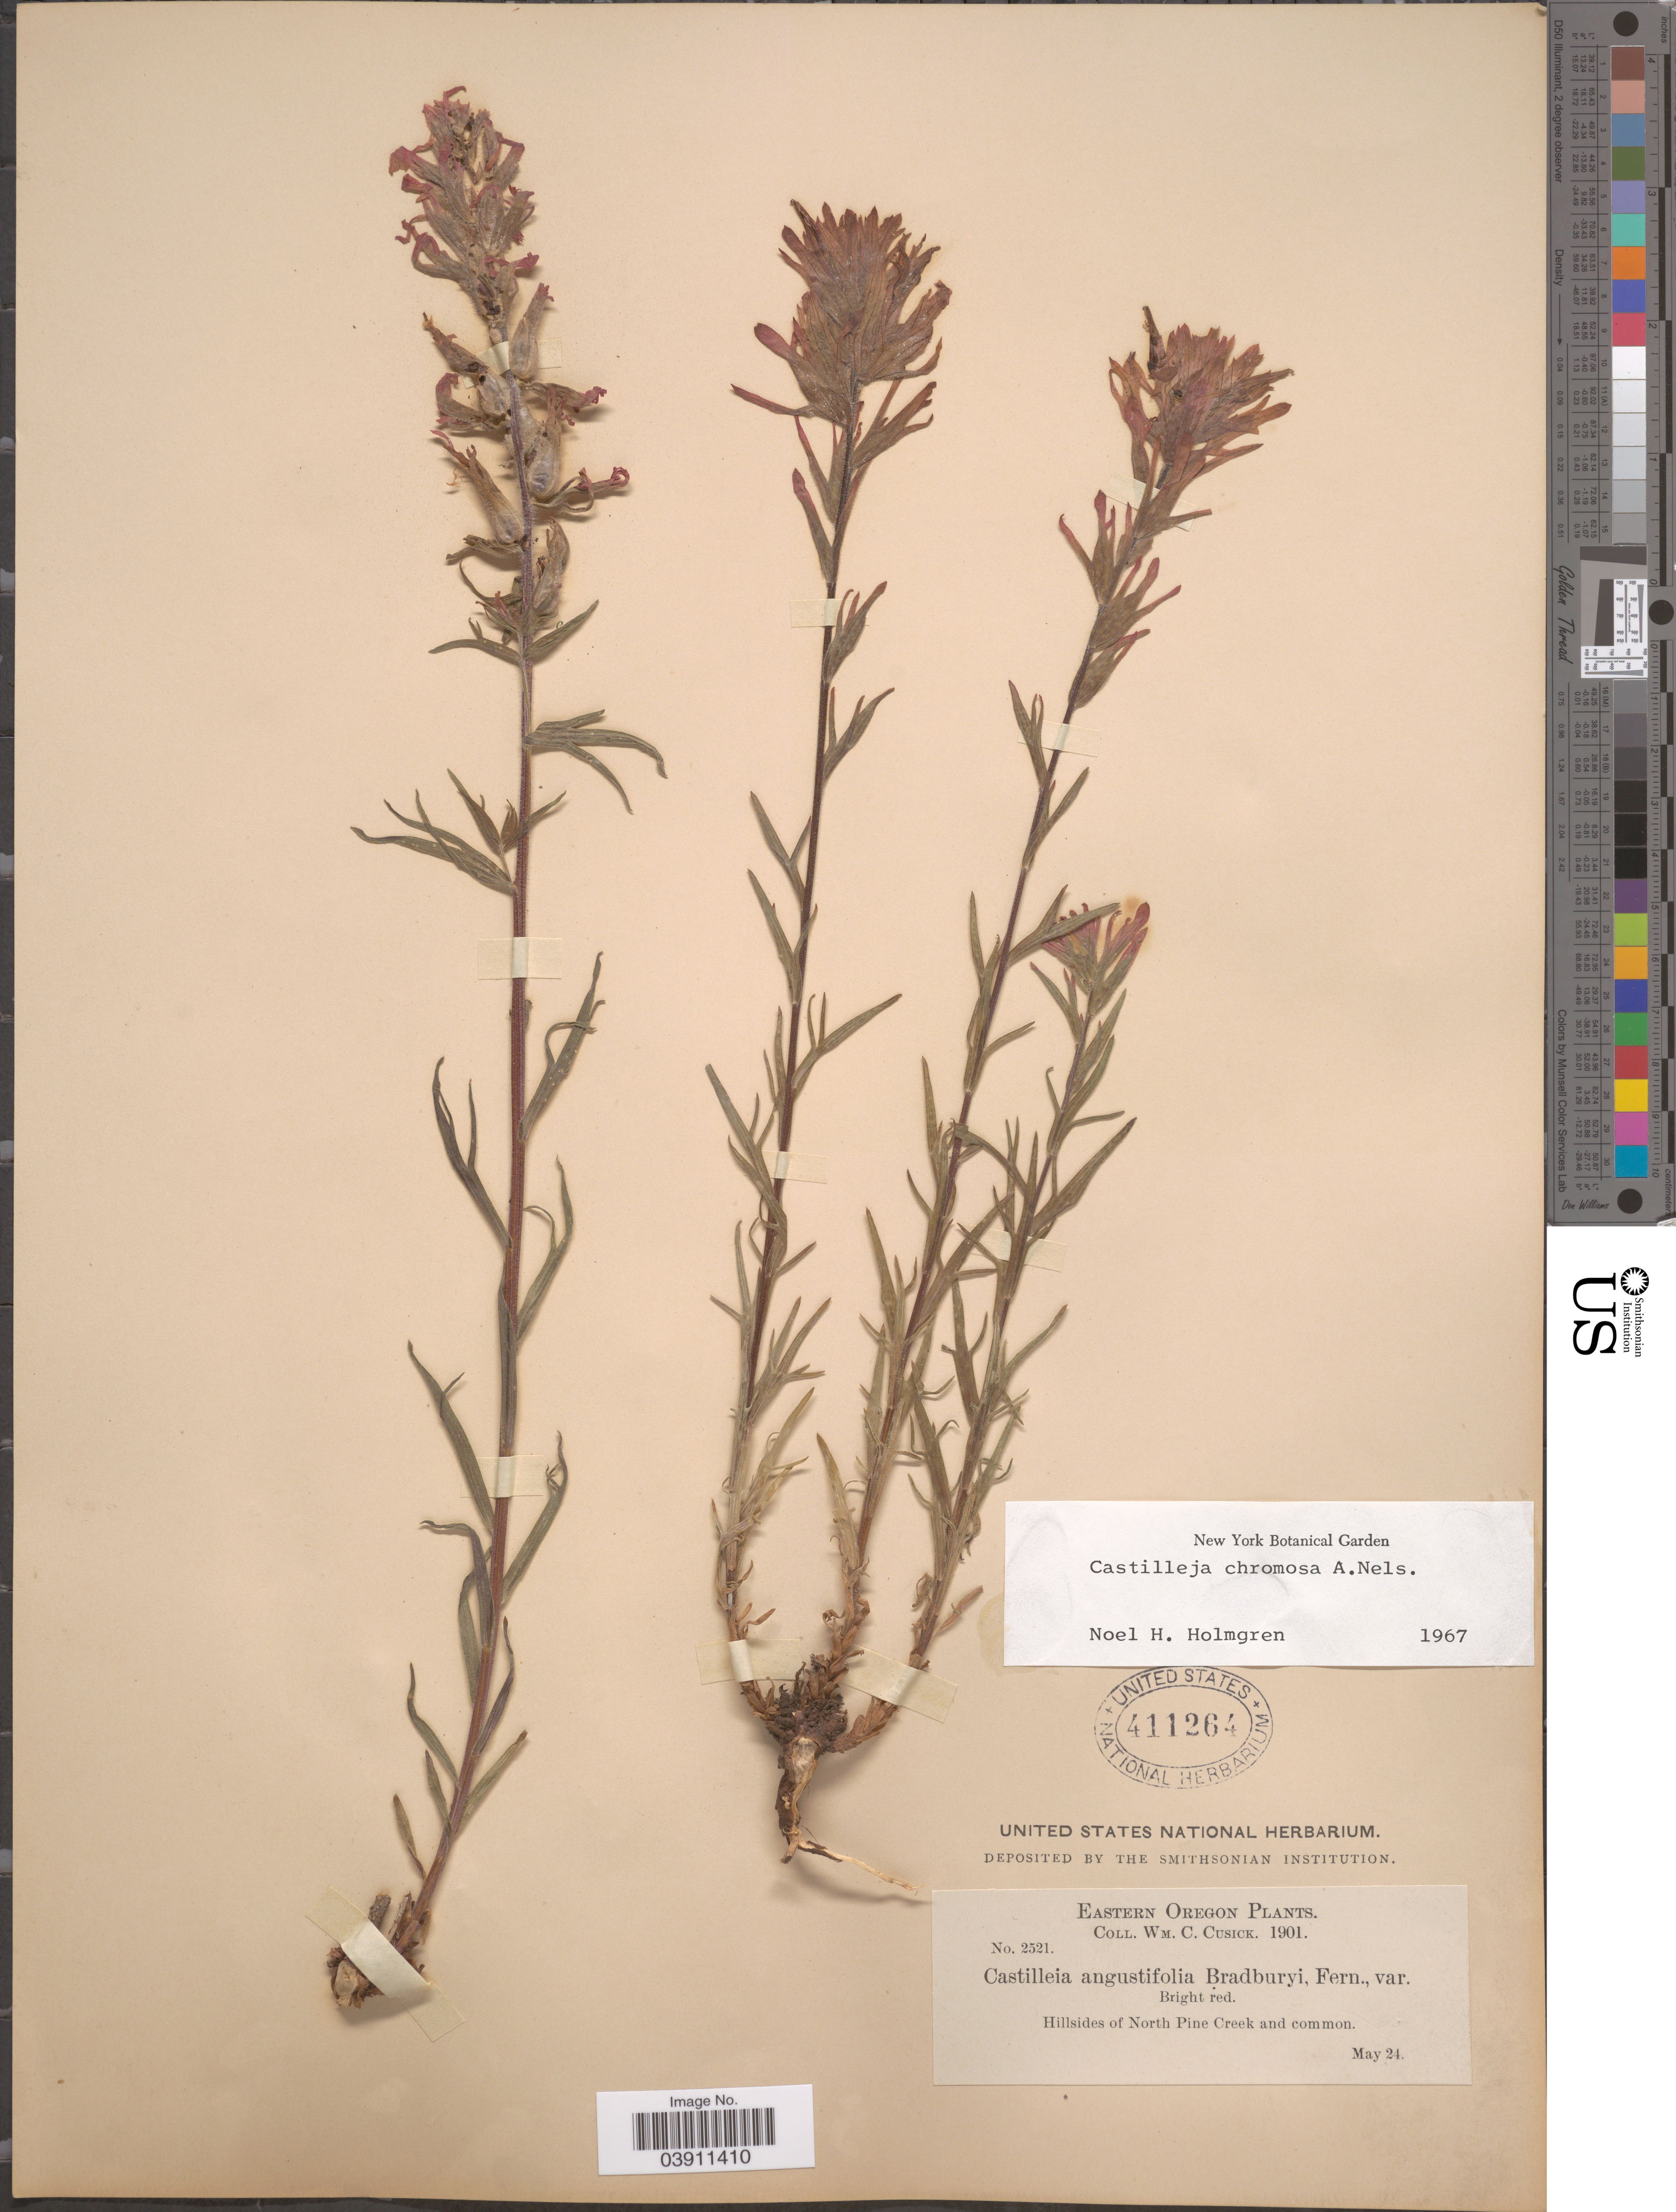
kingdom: Plantae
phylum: Tracheophyta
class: Magnoliopsida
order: Lamiales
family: Orobanchaceae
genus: Castilleja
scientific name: Castilleja chromosa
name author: A. Nelson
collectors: W. C. Cusick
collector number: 2521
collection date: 1901-05-24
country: United States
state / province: Oregon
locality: Eastern Oregon. Hillsides of North Pine Creek and common.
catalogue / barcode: US 411264